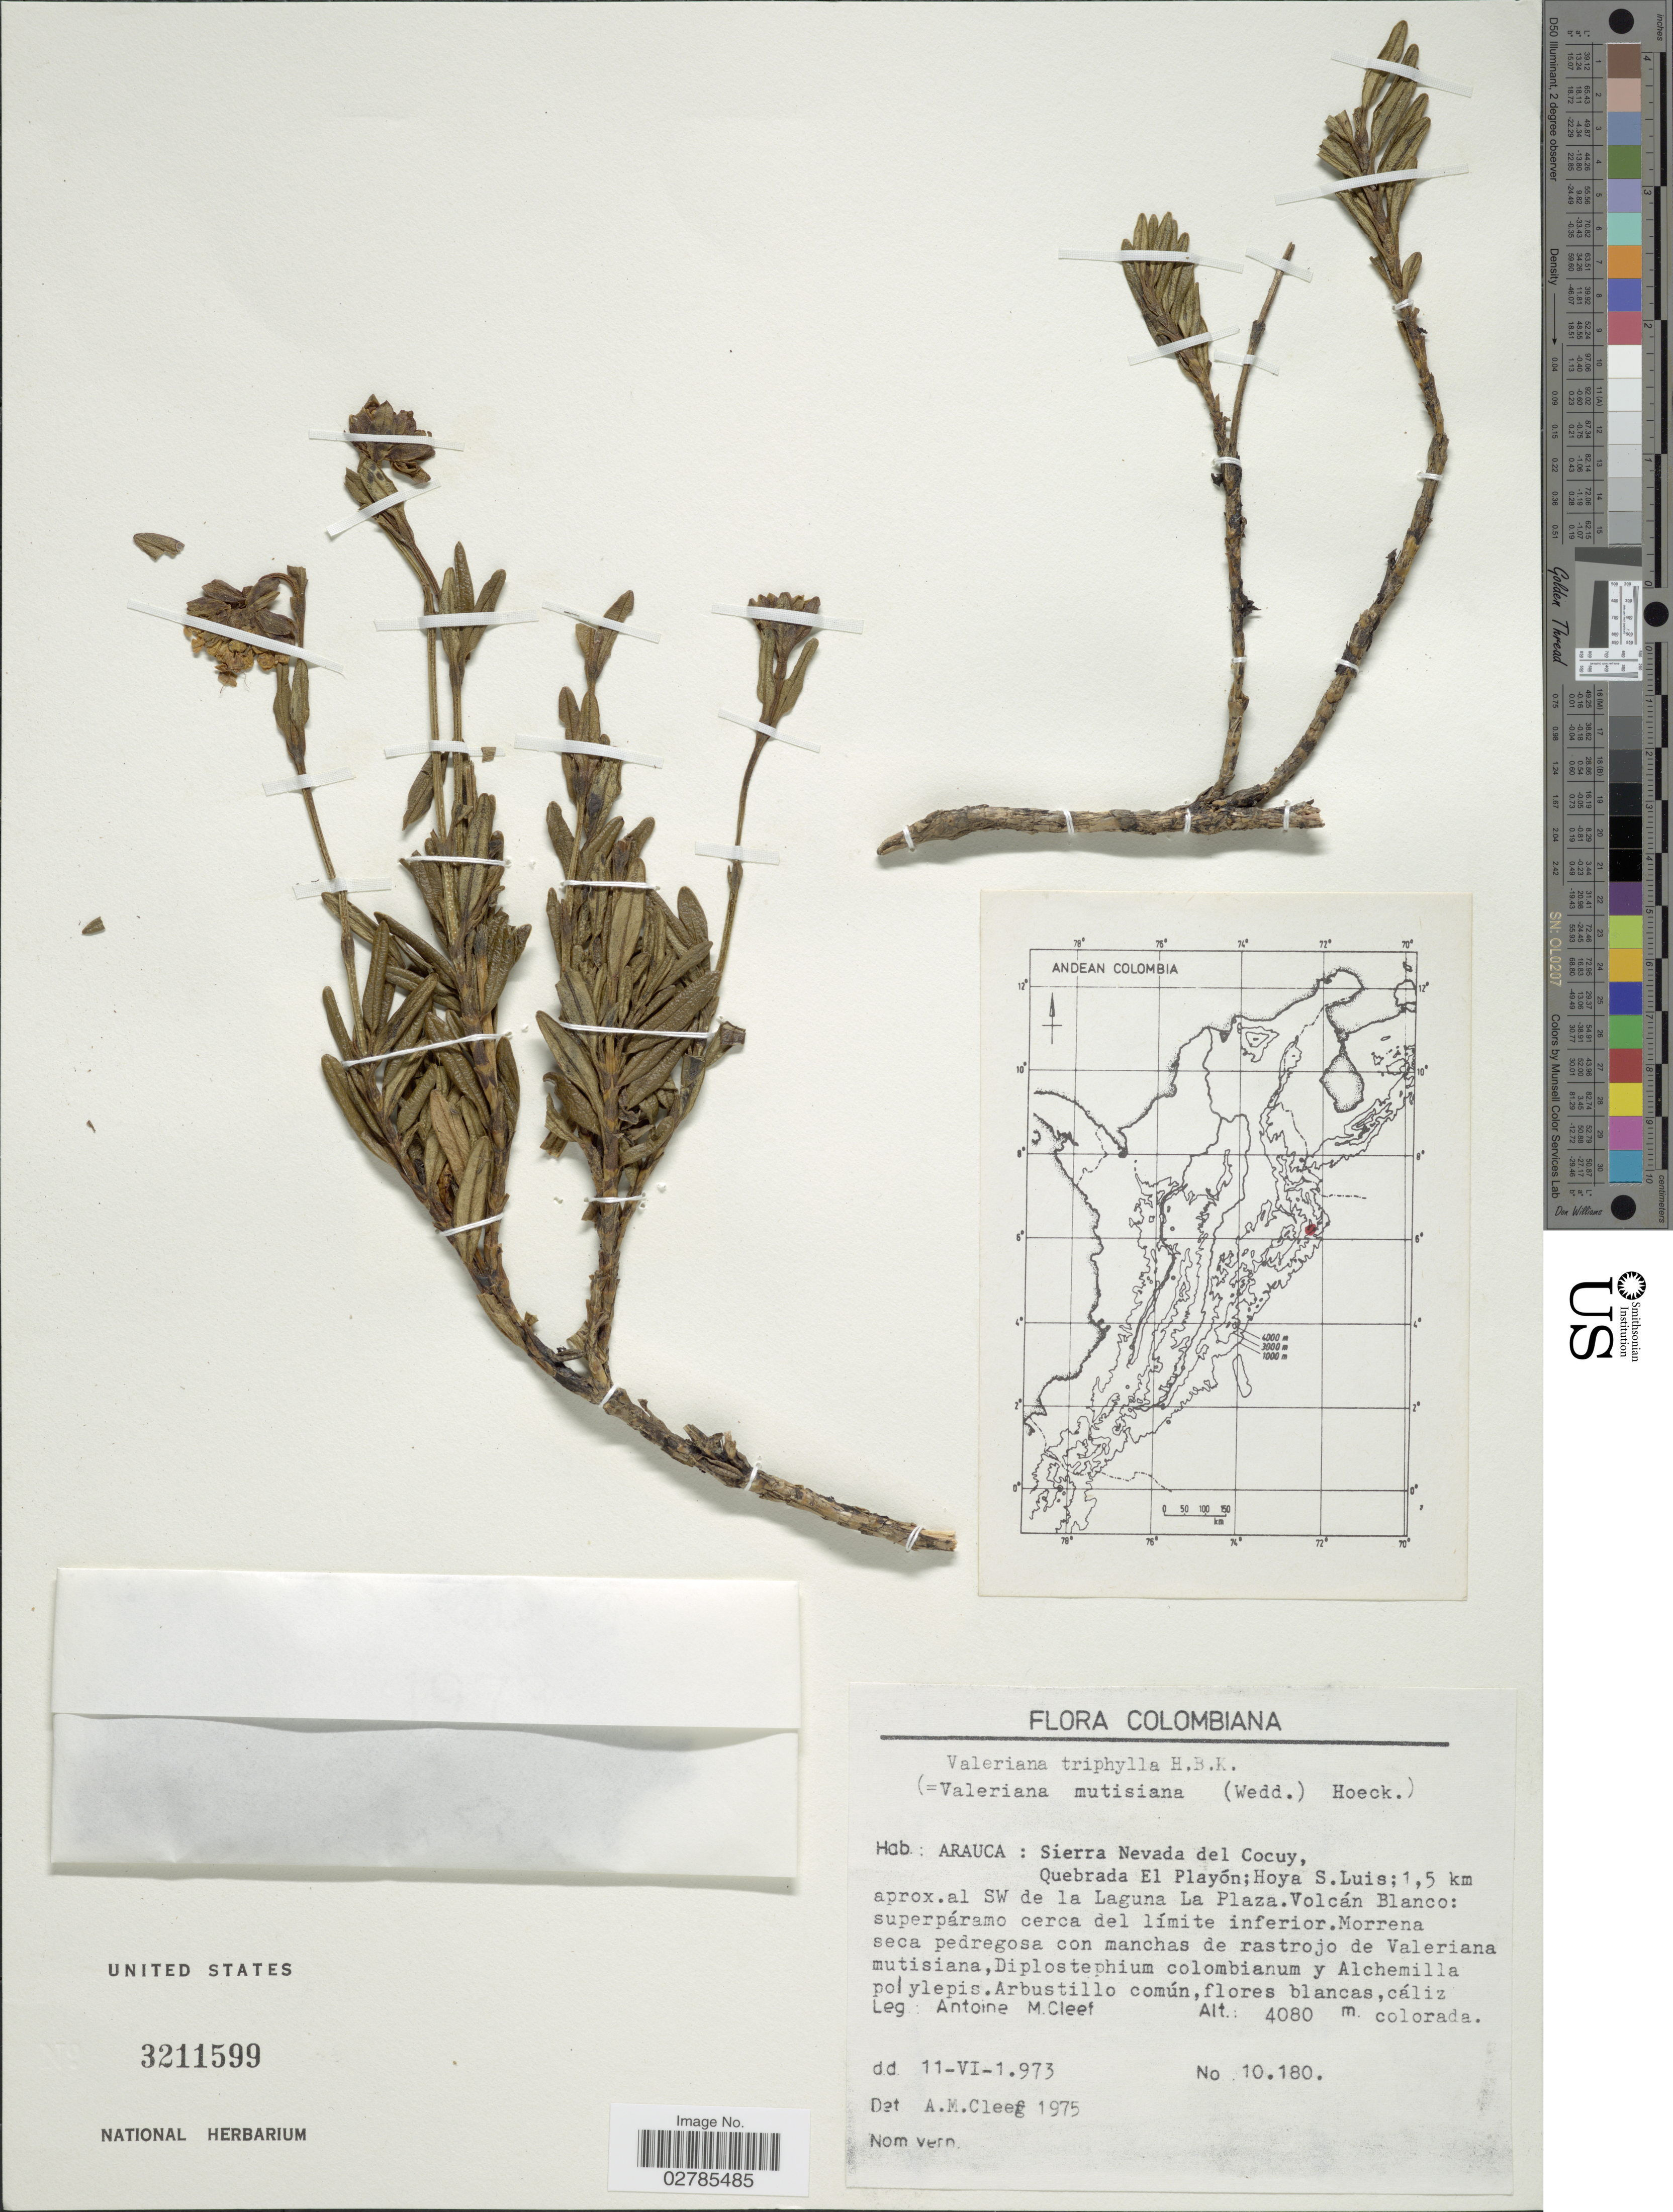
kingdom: Plantae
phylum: Tracheophyta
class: Magnoliopsida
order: Dipsacales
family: Caprifoliaceae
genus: Valeriana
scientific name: Valeriana triphylla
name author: Kunth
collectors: A. M. Cleef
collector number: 10180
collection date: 1973-06-11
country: Colombia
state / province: Arauca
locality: Sierra Nevada del Cocuy, Quebrada El Playón; Hoya S. Luis; 1,5 km aprox. al SW de la Laguna La Plaza. Volcán Blanco: superpáramo cerca del límite inferior.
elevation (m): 4080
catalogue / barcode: US 3211599